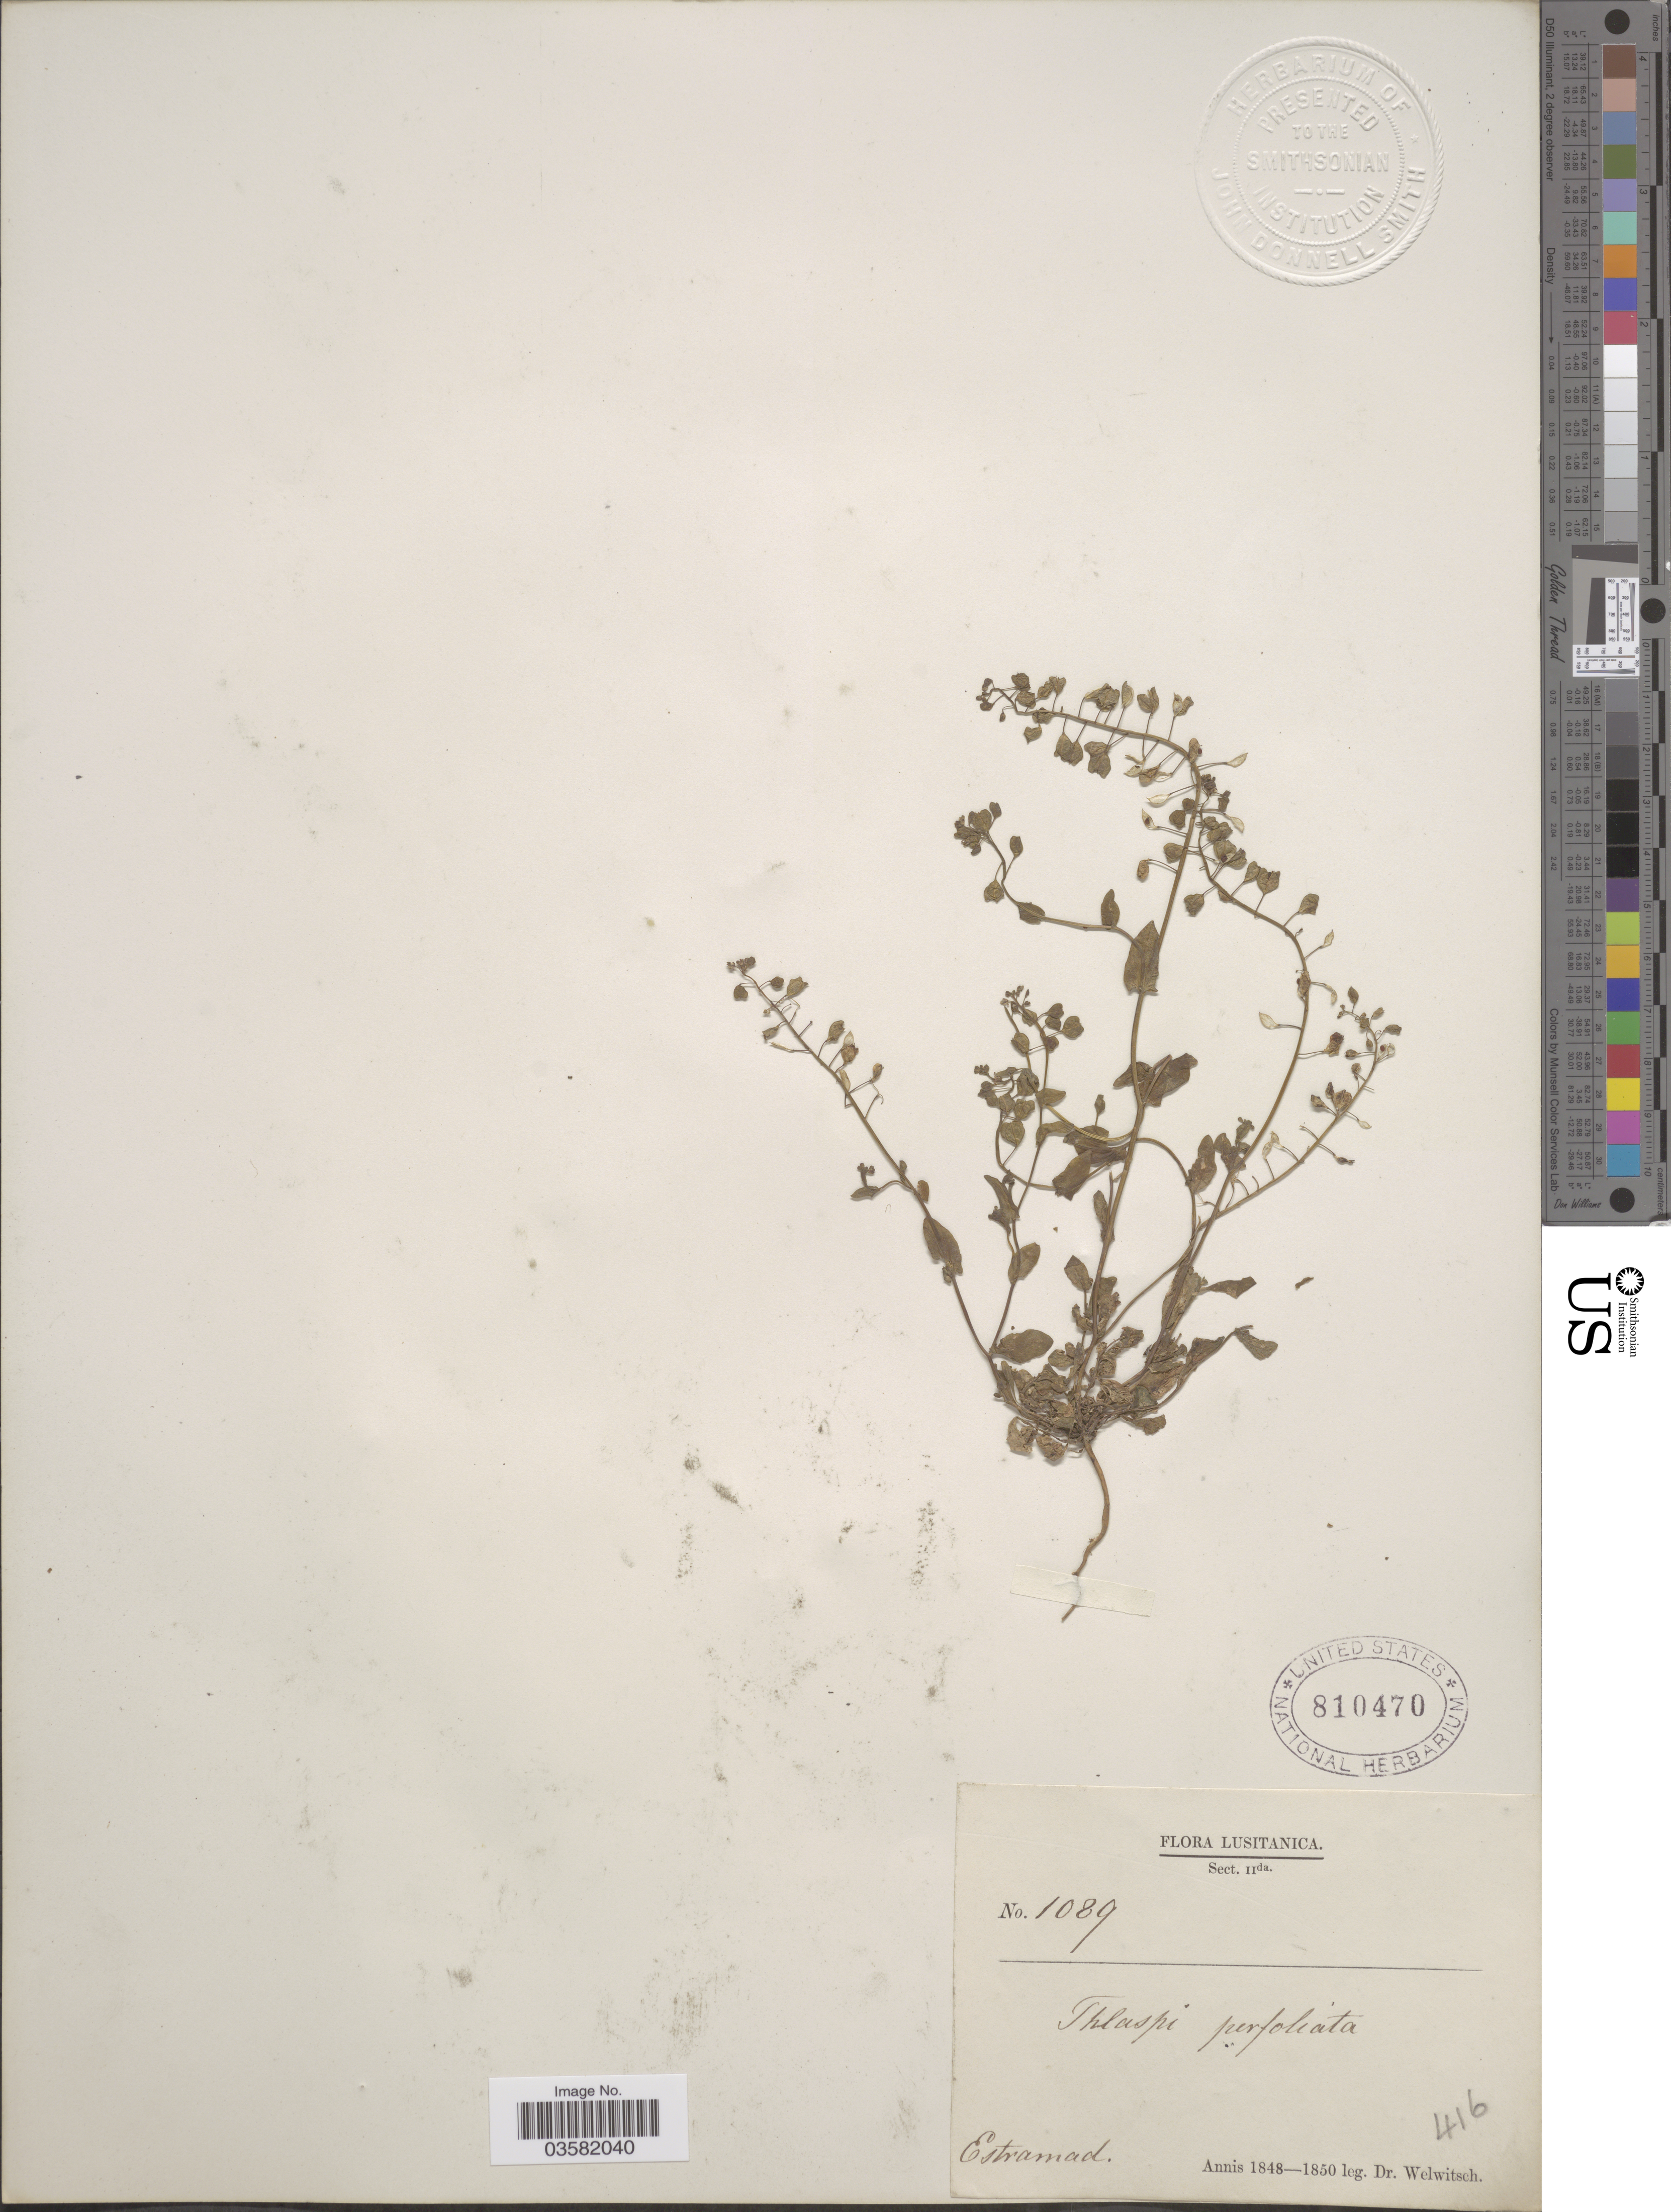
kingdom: Plantae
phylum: Tracheophyta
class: Magnoliopsida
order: Brassicales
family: Brassicaceae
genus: Thlaspi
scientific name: Thlaspi perfoliatum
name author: L.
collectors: -. Welwitsch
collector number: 1089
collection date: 1848/1850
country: Portugal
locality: Lusitanica. Estramad.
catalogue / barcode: US 810470